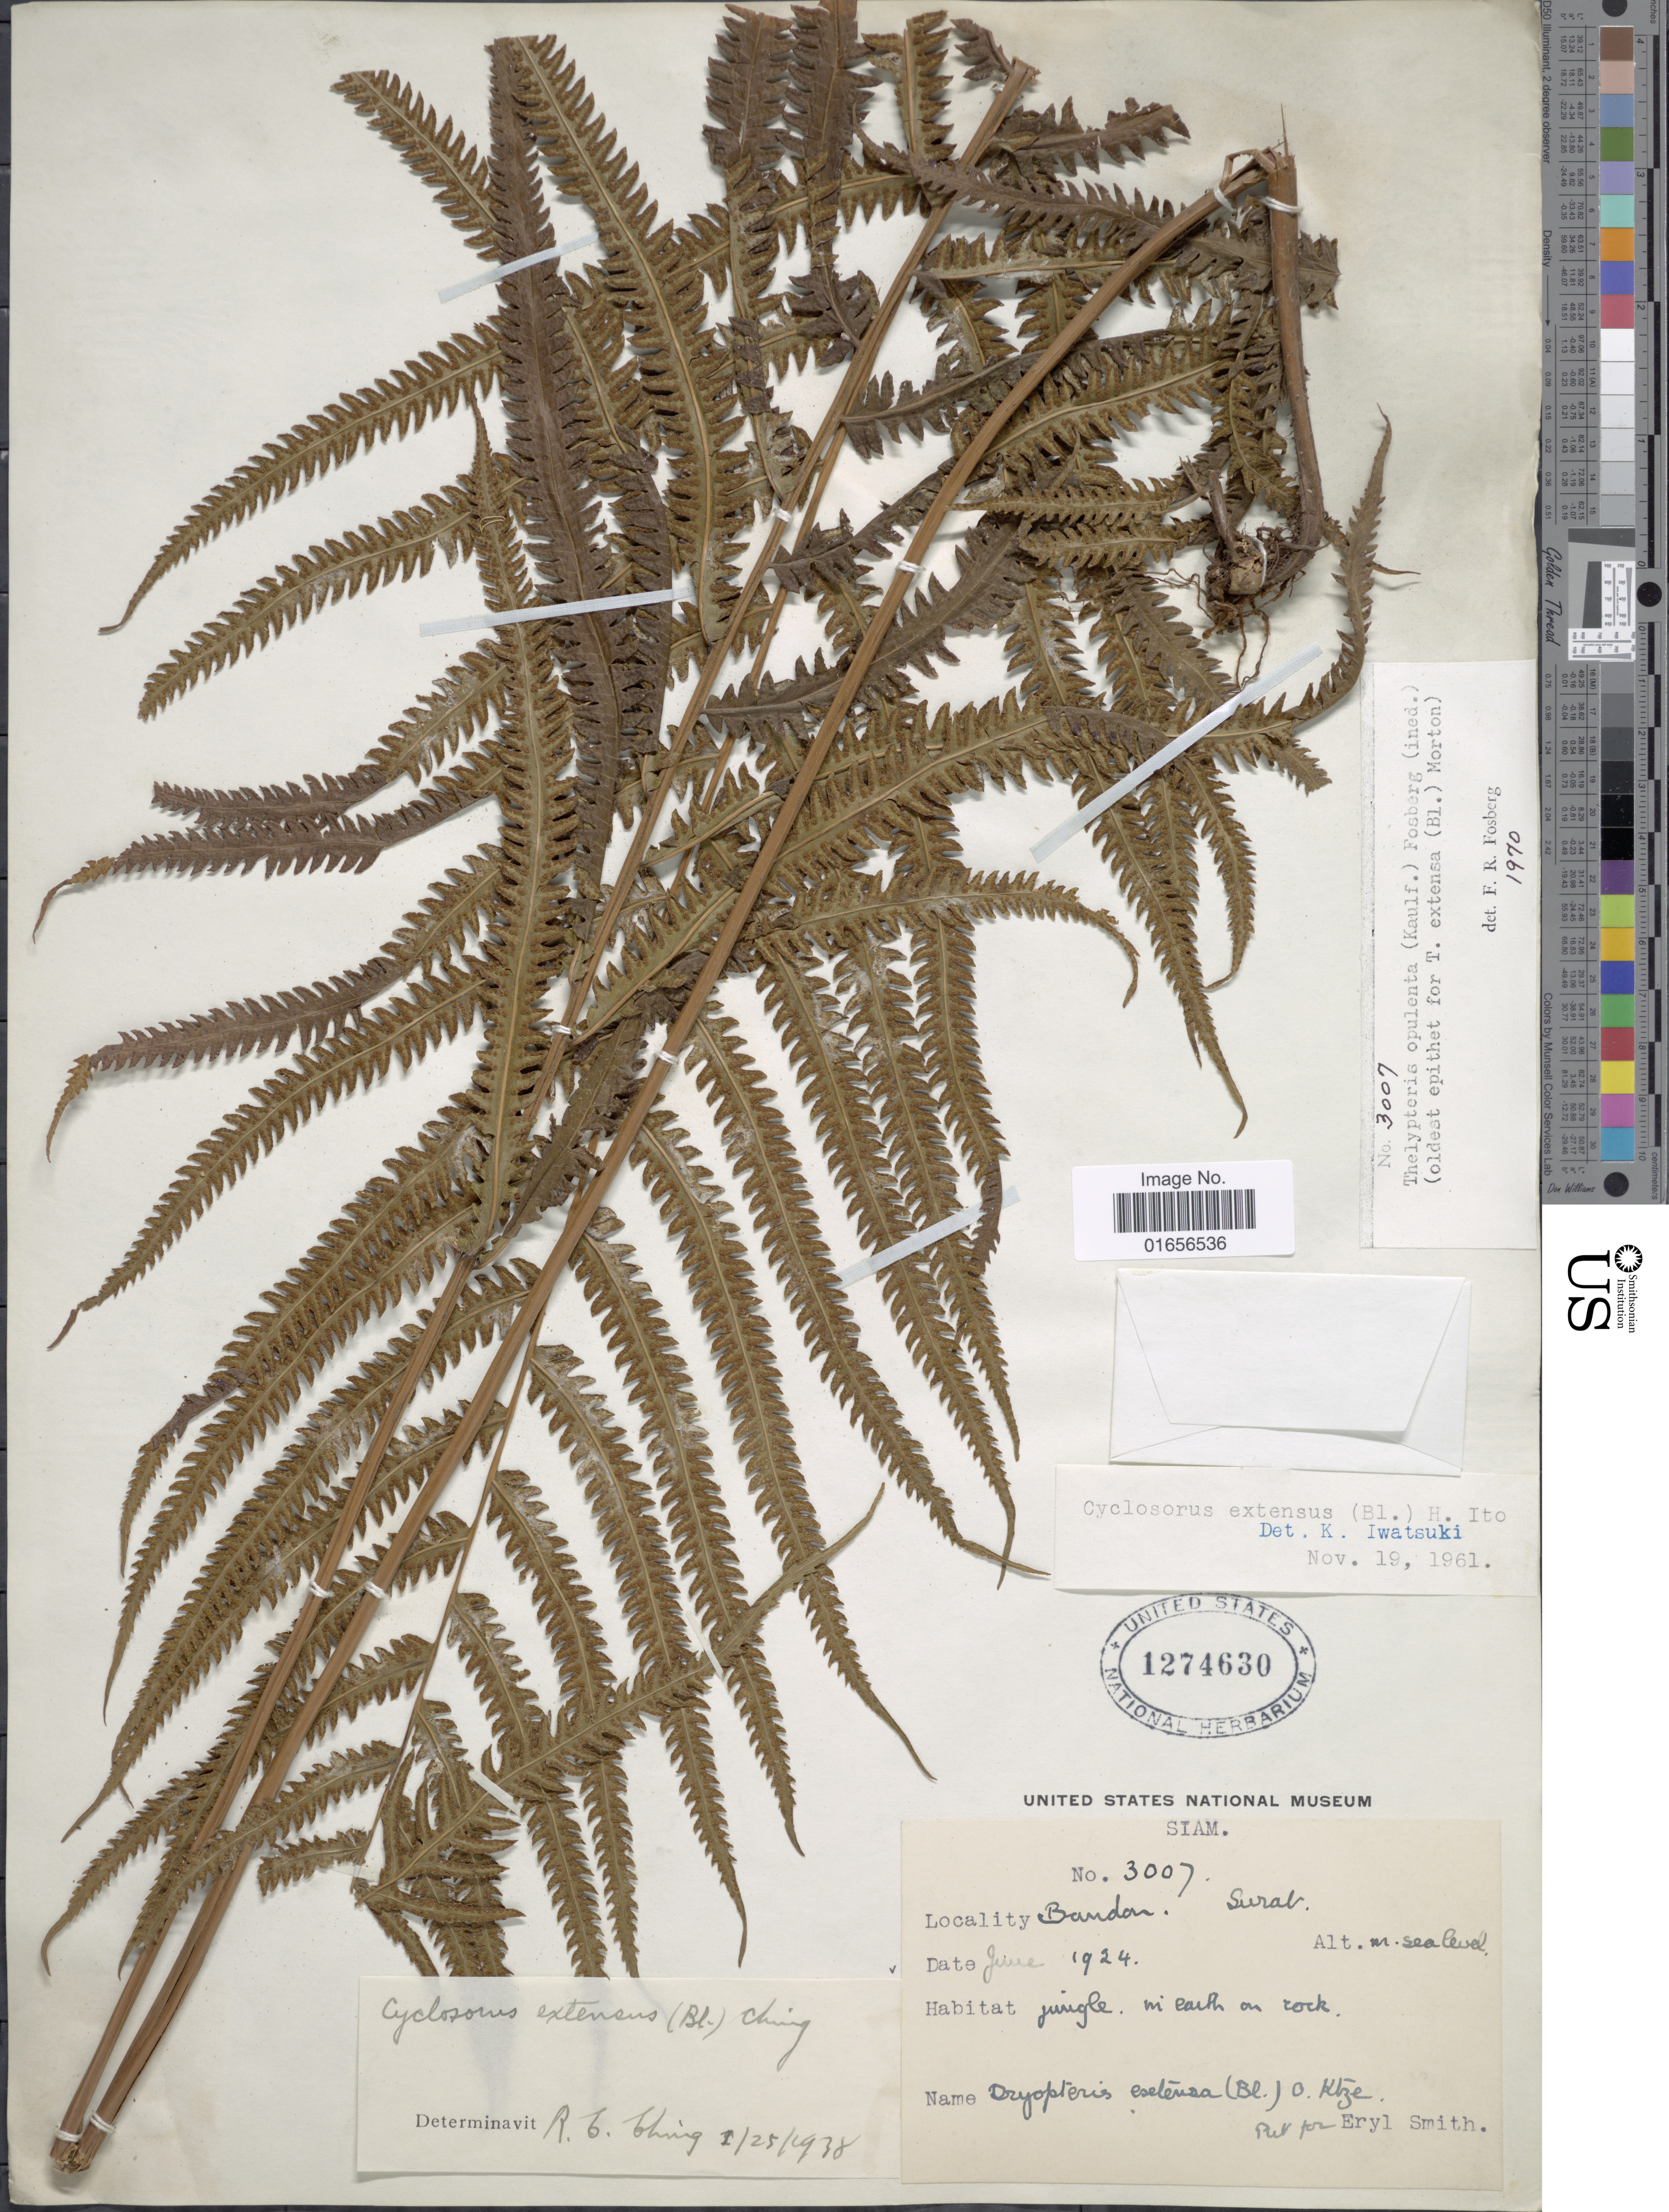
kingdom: Plantae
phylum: Tracheophyta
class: Polypodiopsida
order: Polypodiales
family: Thelypteridaceae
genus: Amphineuron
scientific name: Amphineuron opulentum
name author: (Kaulf.) Holttum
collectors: C. E. Smith Jr.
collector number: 3007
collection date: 1924-06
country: Thailand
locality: Siam, Bandon, Surat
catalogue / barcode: US 1274630